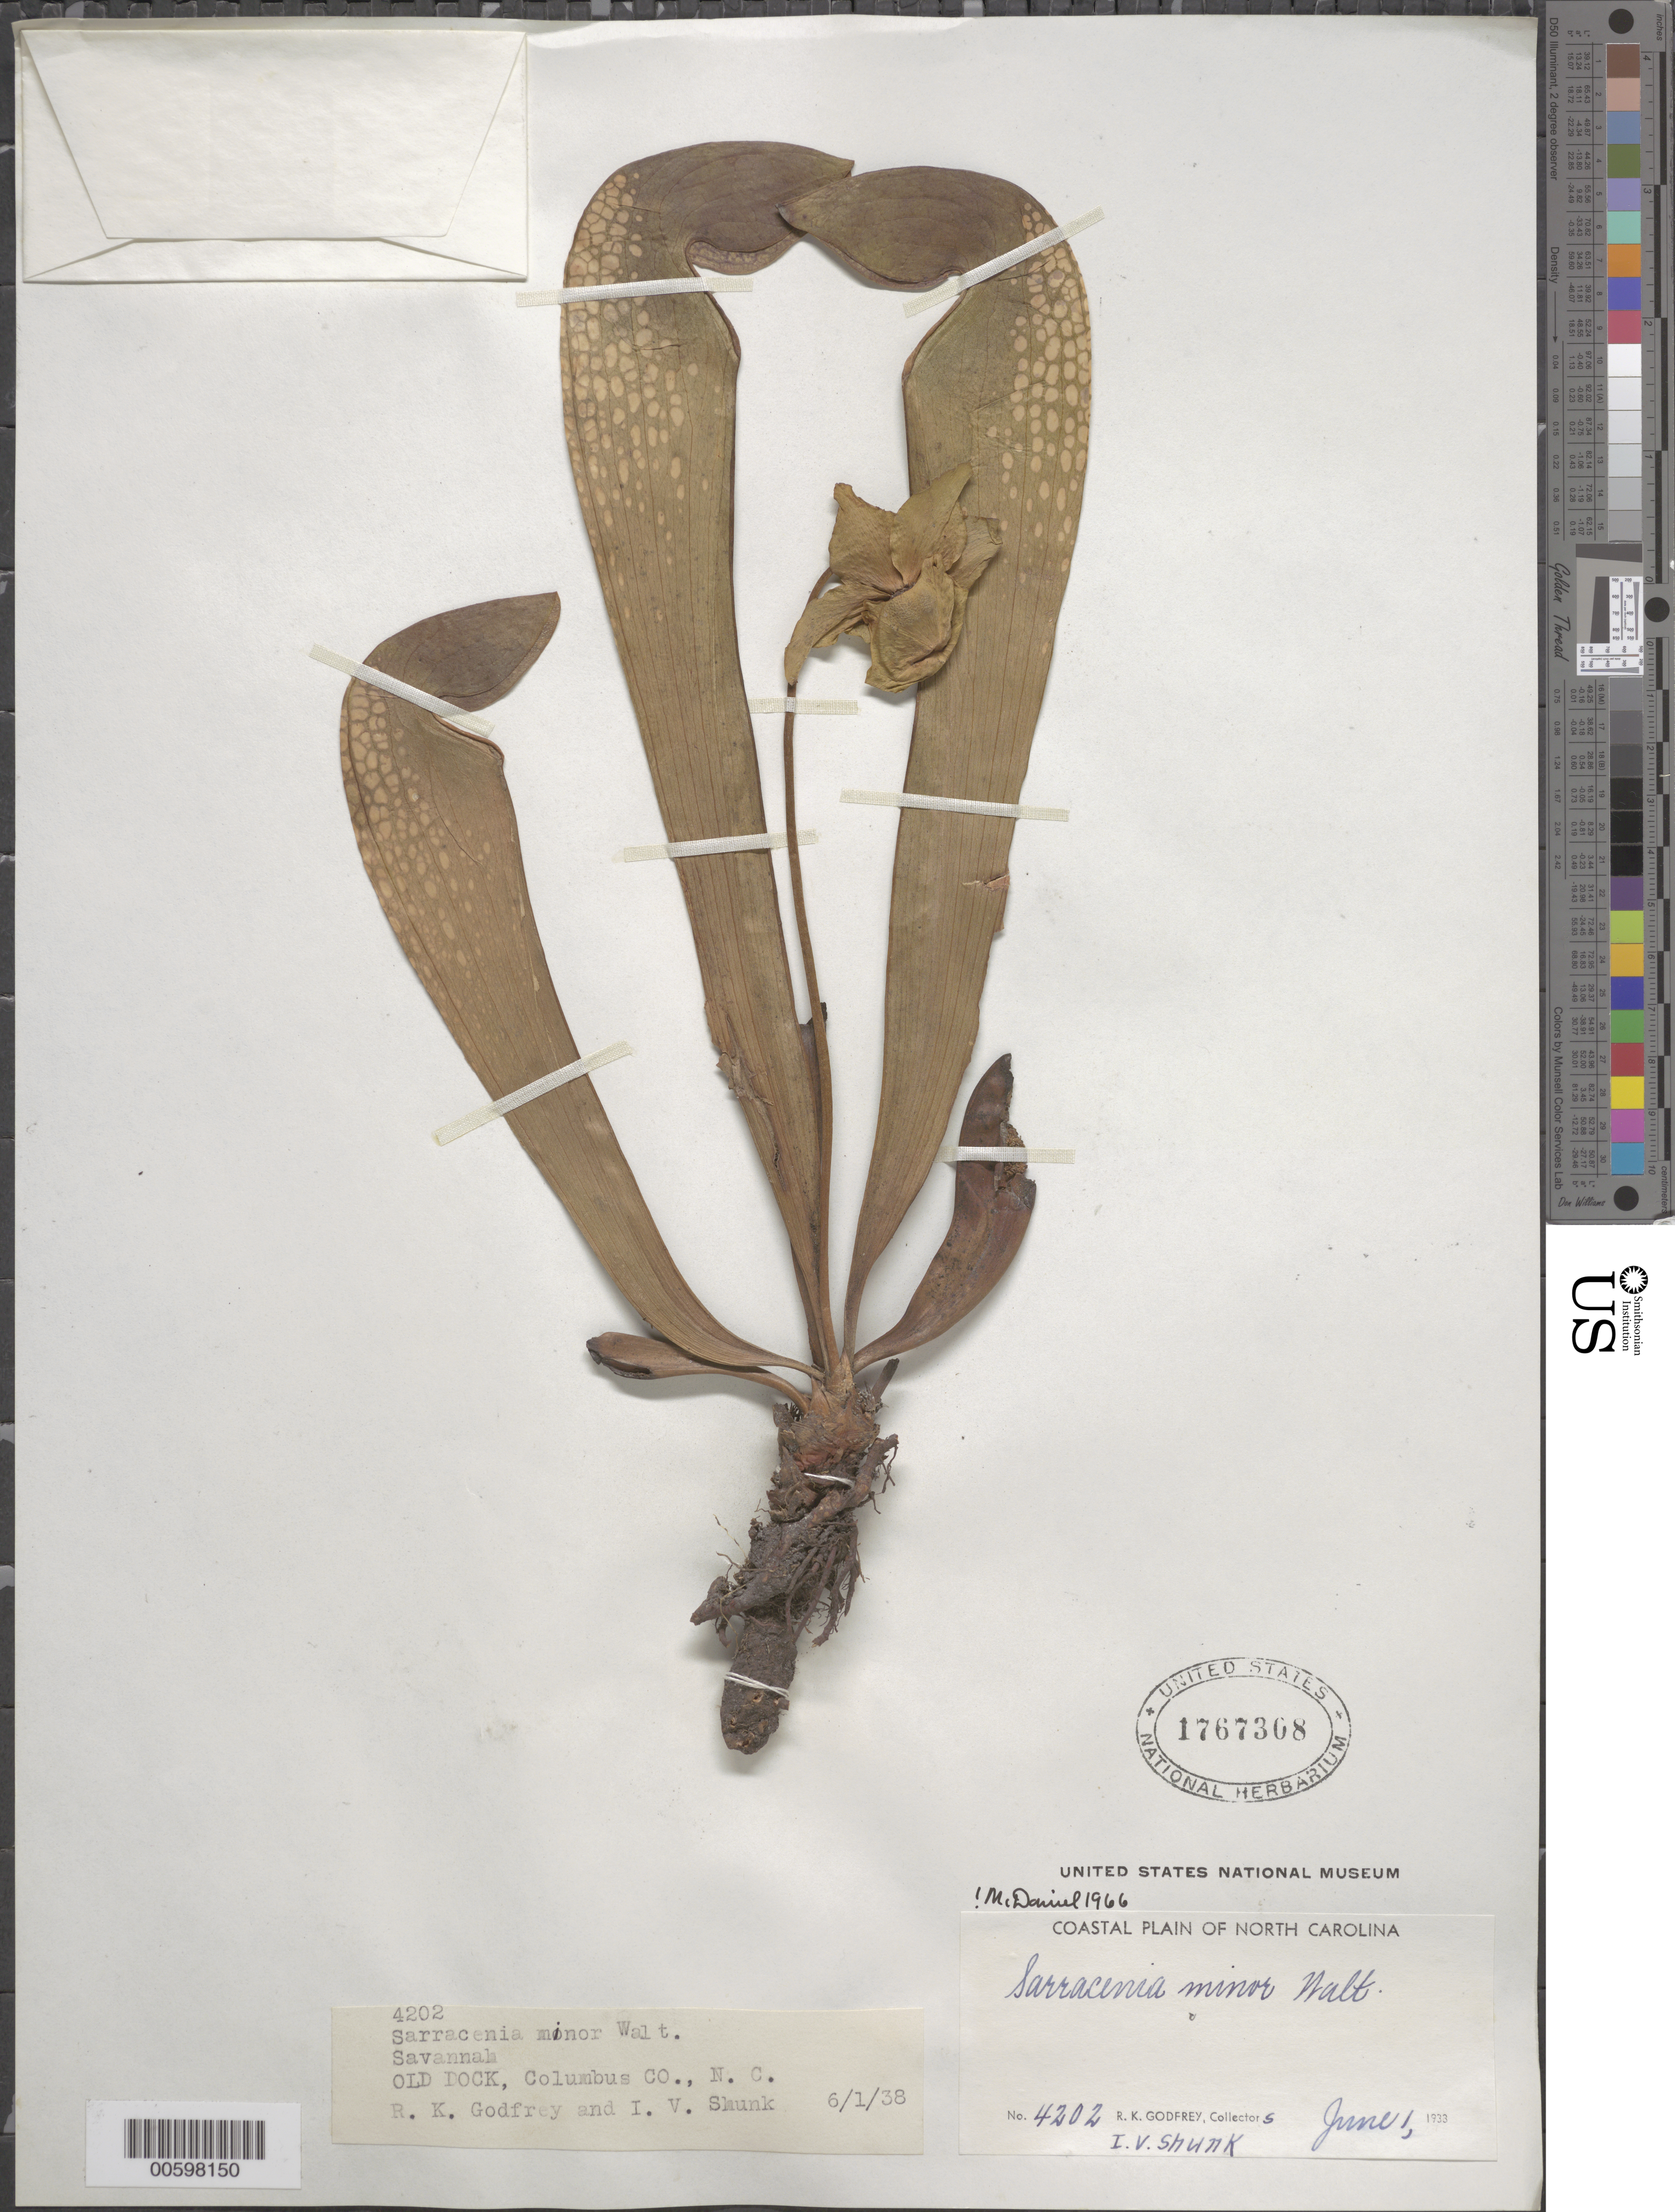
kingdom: Plantae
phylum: Tracheophyta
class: Magnoliopsida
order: Ericales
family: Sarraceniaceae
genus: Sarracenia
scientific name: Sarracenia minor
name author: Walter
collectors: R. K. Godfrey & I. Shunk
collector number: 4202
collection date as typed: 01 Jun 1933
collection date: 1933-06-01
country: United States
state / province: North Carolina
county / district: Columbus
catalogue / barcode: US 1767308